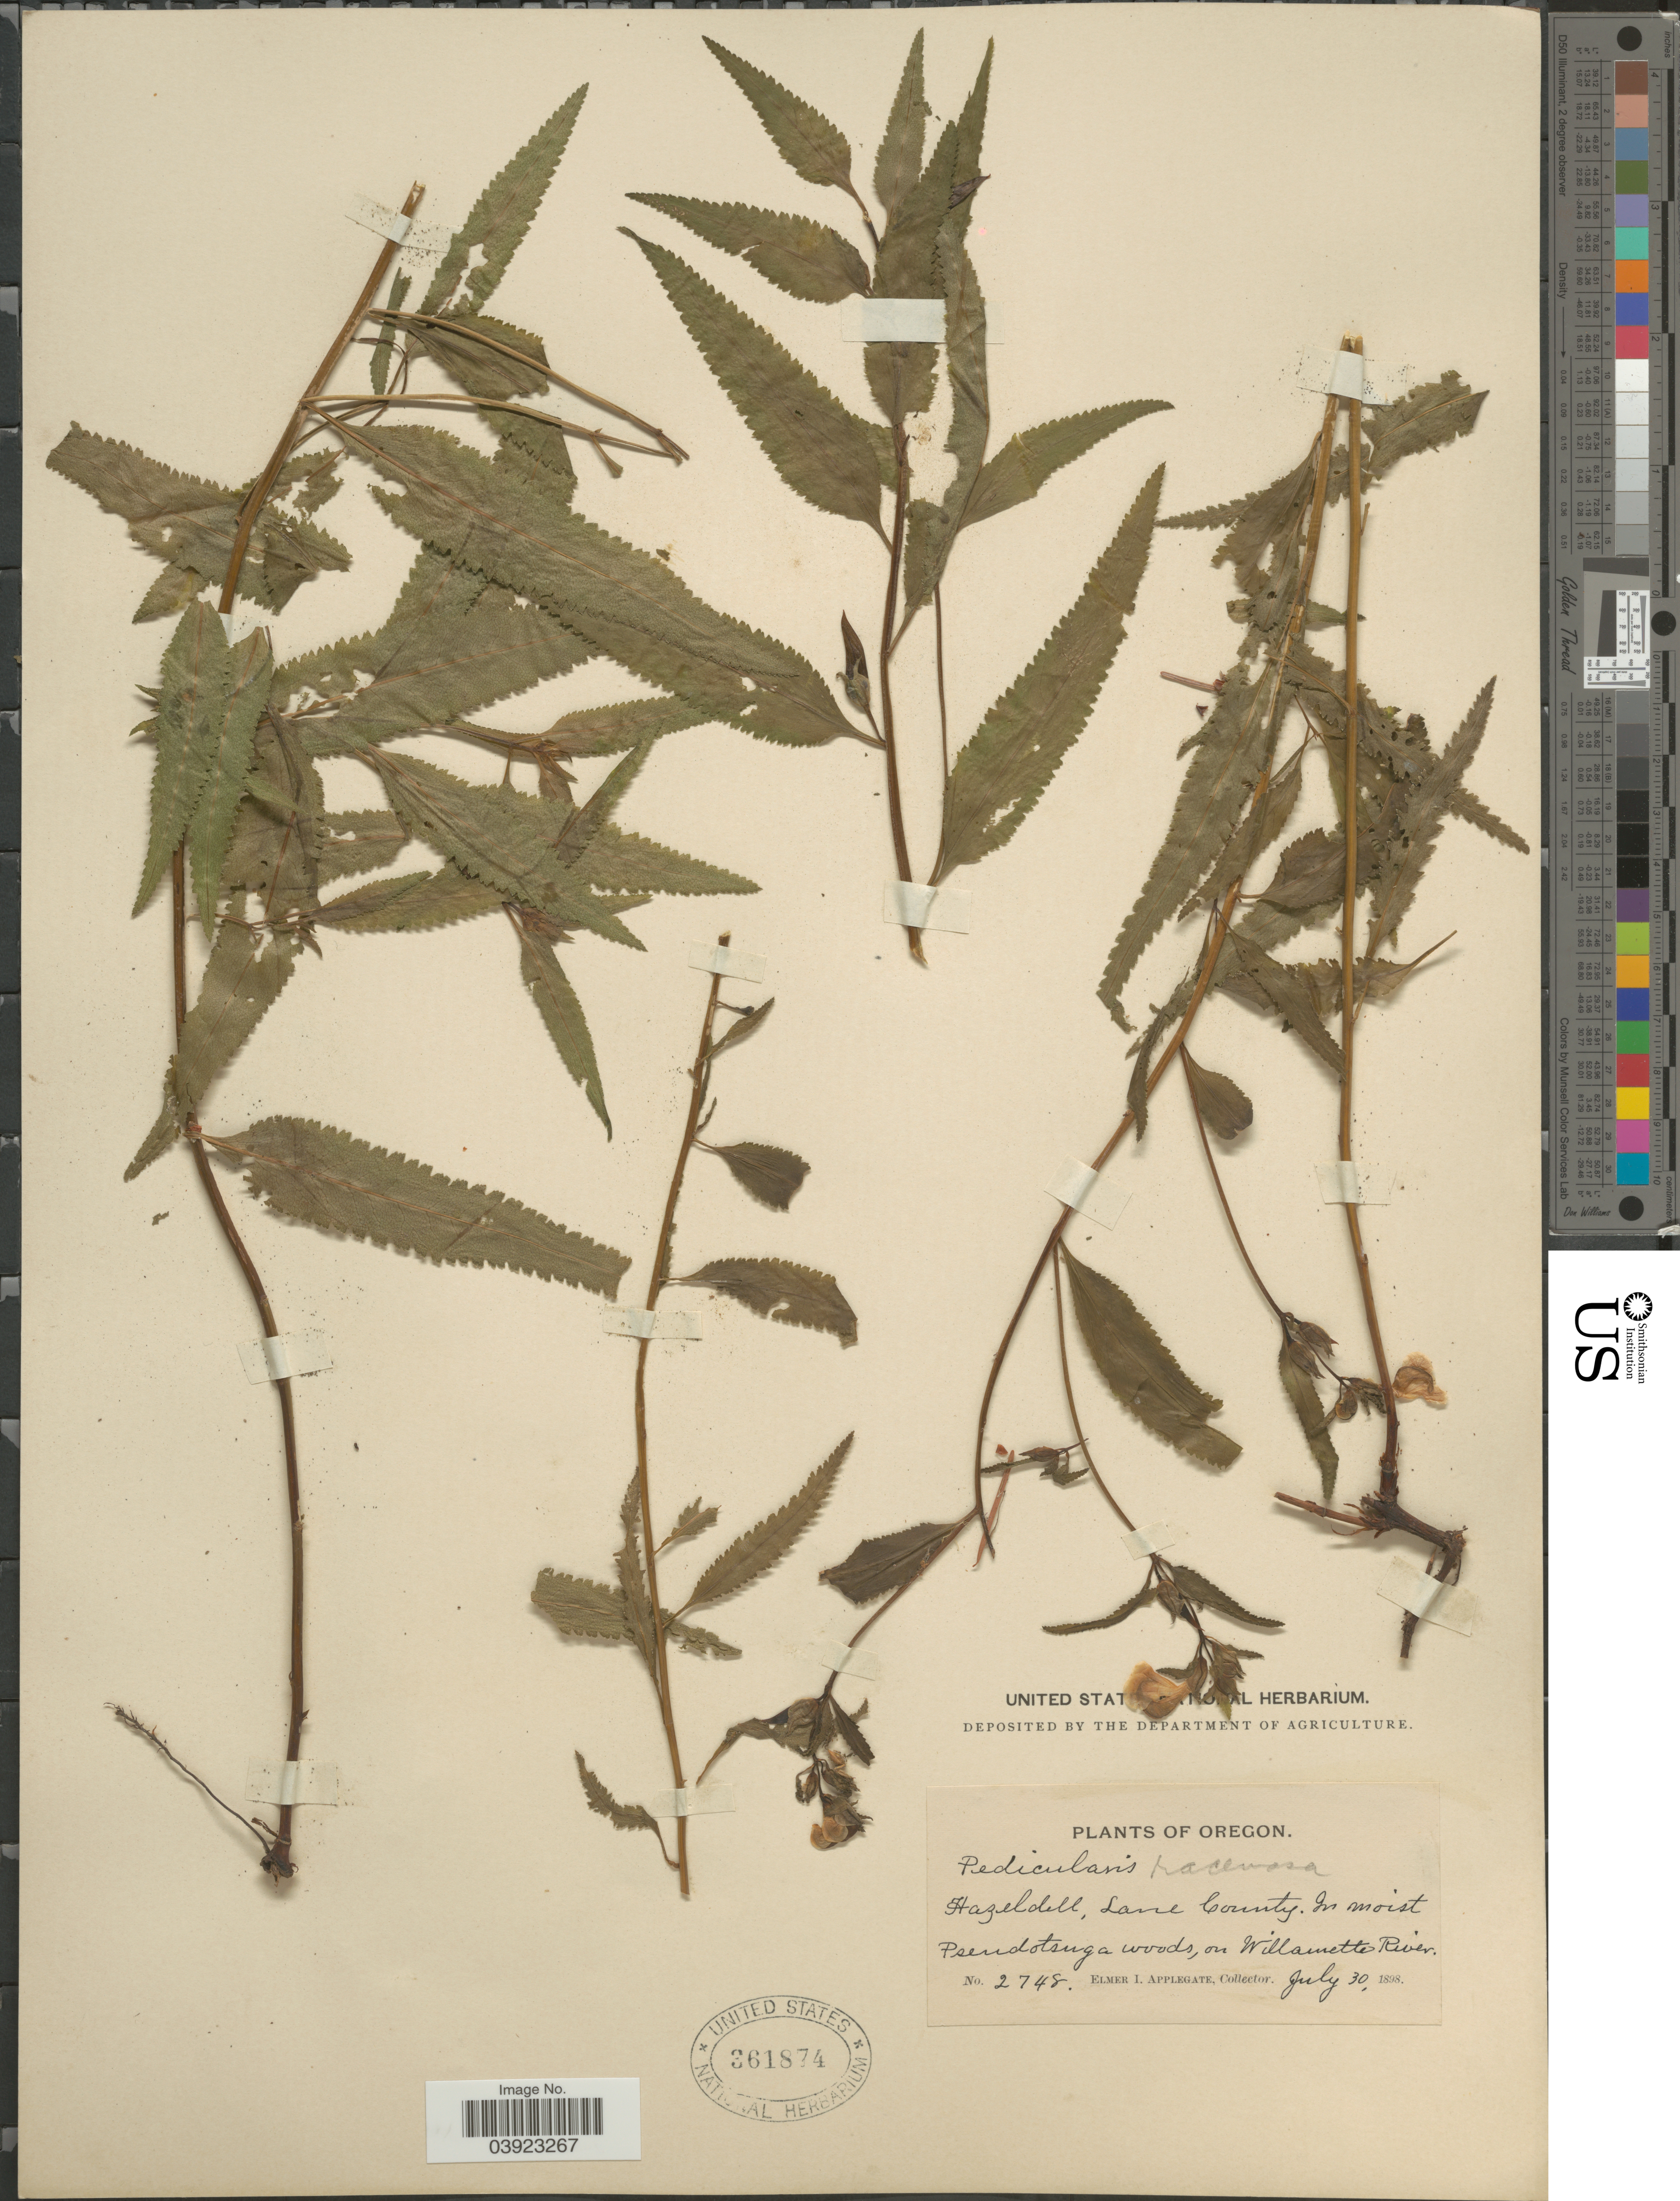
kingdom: Plantae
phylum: Tracheophyta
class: Magnoliopsida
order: Lamiales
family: Orobanchaceae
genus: Pedicularis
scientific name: Pedicularis racemosa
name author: Douglas ex Benth.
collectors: E. I. Applegate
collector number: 2748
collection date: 1898-07-30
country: United States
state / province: Oregon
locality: Hazeldell, Lane County. On Willamette River.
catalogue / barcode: US 361874